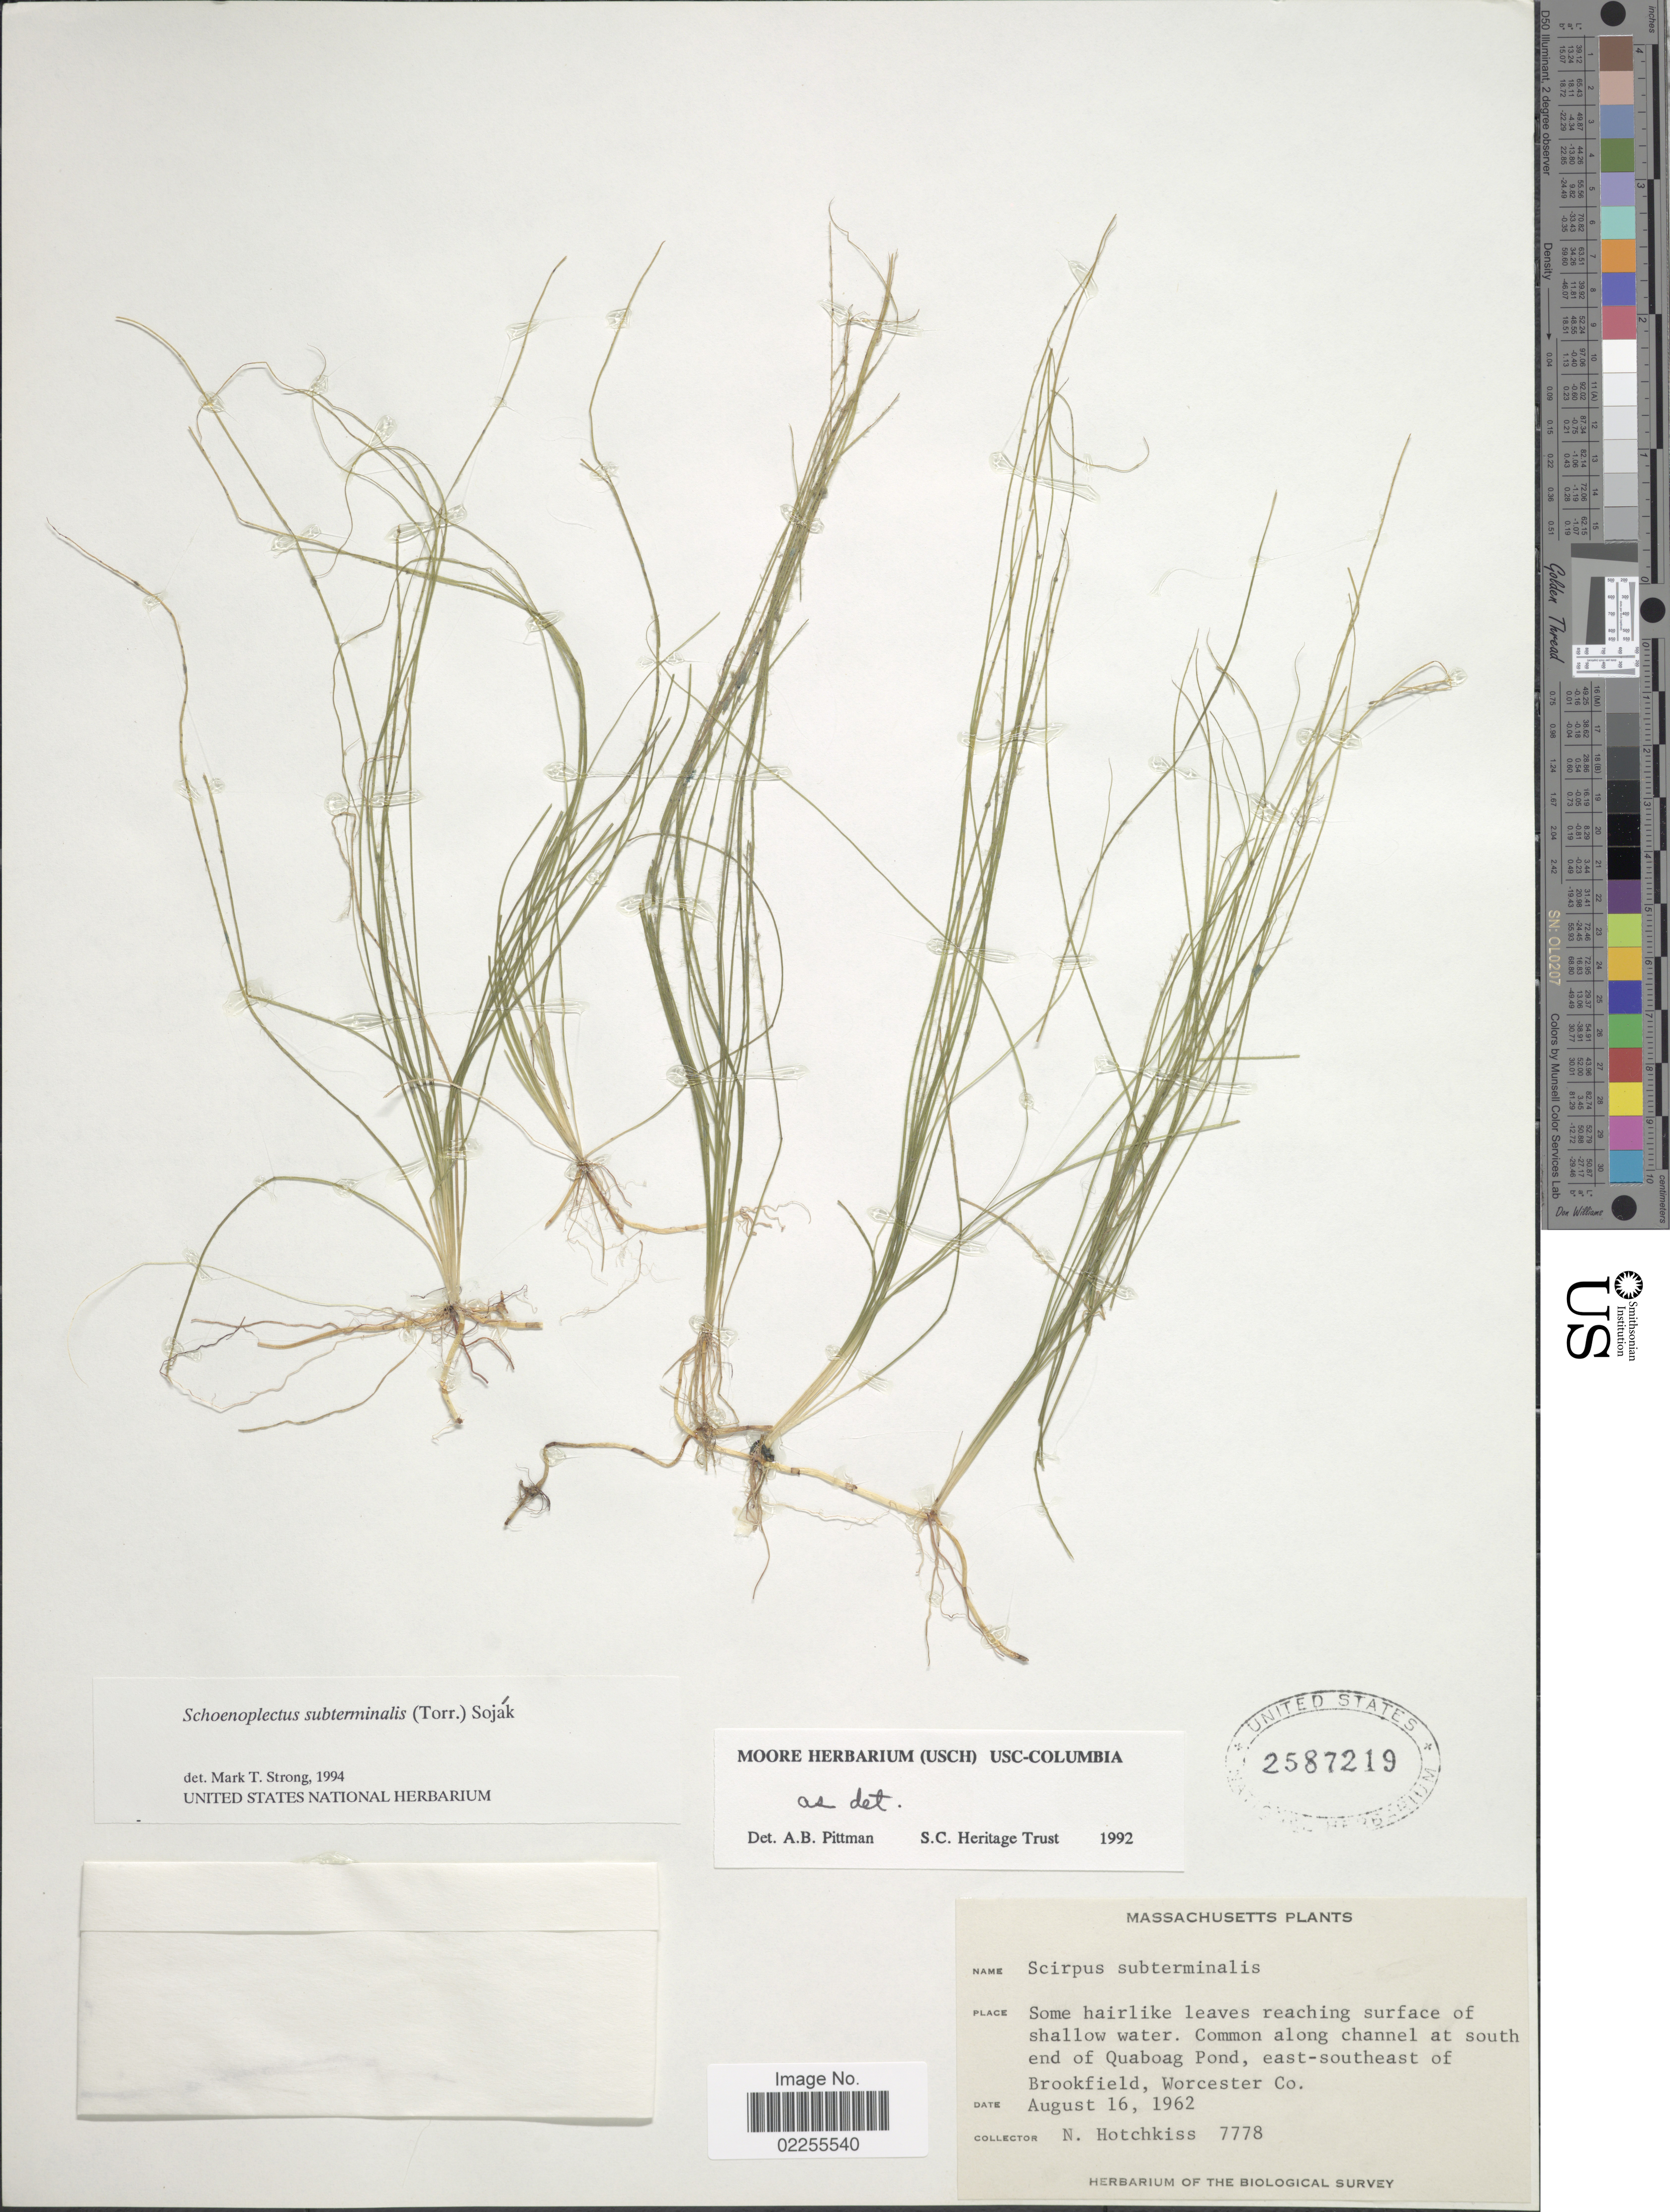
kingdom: Plantae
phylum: Tracheophyta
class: Liliopsida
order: Poales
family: Cyperaceae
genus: Schoenoplectus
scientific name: Schoenoplectus subterminalis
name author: (Torr.) Soják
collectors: N. Hotchkiss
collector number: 7778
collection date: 1962-08-16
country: United States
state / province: Massachusetts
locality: Common along channel at south end of Quaboag Pond, east-southeast of Brookfield, Worcester Co.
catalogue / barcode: US 2587219